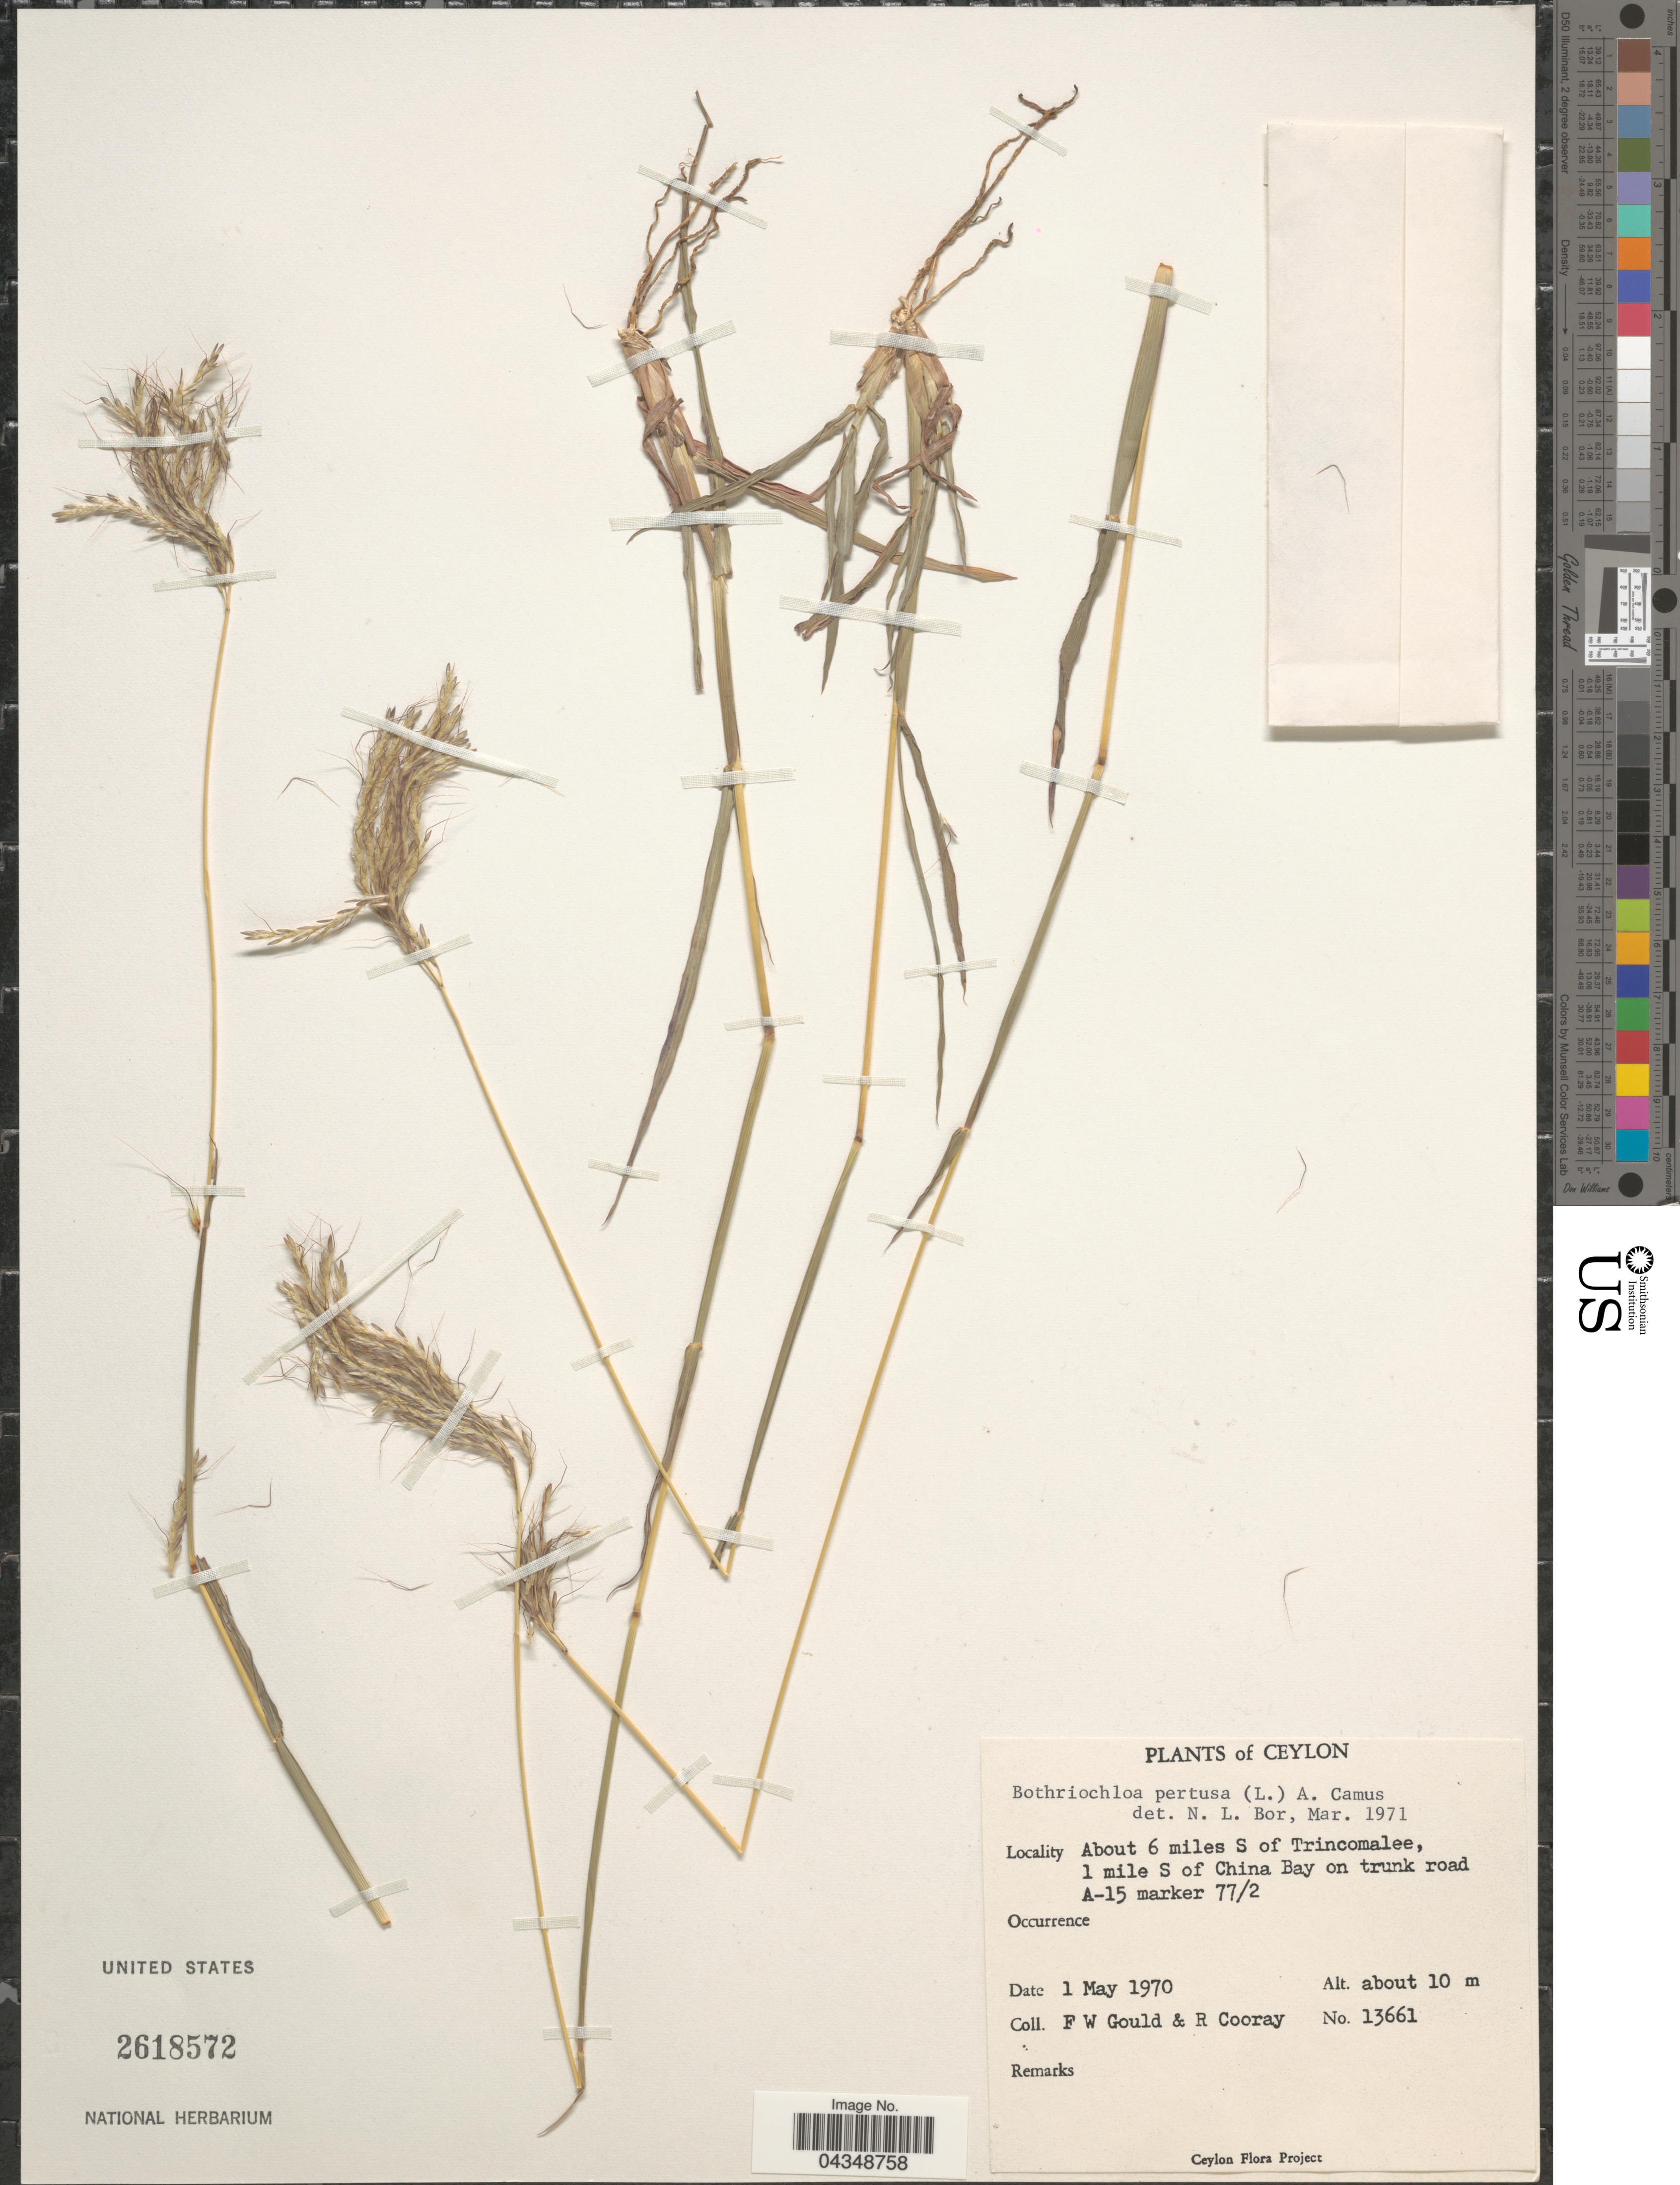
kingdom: Plantae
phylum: Tracheophyta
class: Liliopsida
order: Poales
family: Poaceae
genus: Bothriochloa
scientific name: Bothriochloa pertusa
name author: (L.) A. Camus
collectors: F. W. Gould & R. Cooray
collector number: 13661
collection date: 1970-05-01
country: Sri Lanka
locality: Ceylon. About 6 miles S of Trincomalee, 1 mile S of China Bay on trunk road A-15 marker 77/2.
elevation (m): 10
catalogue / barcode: US 2618572